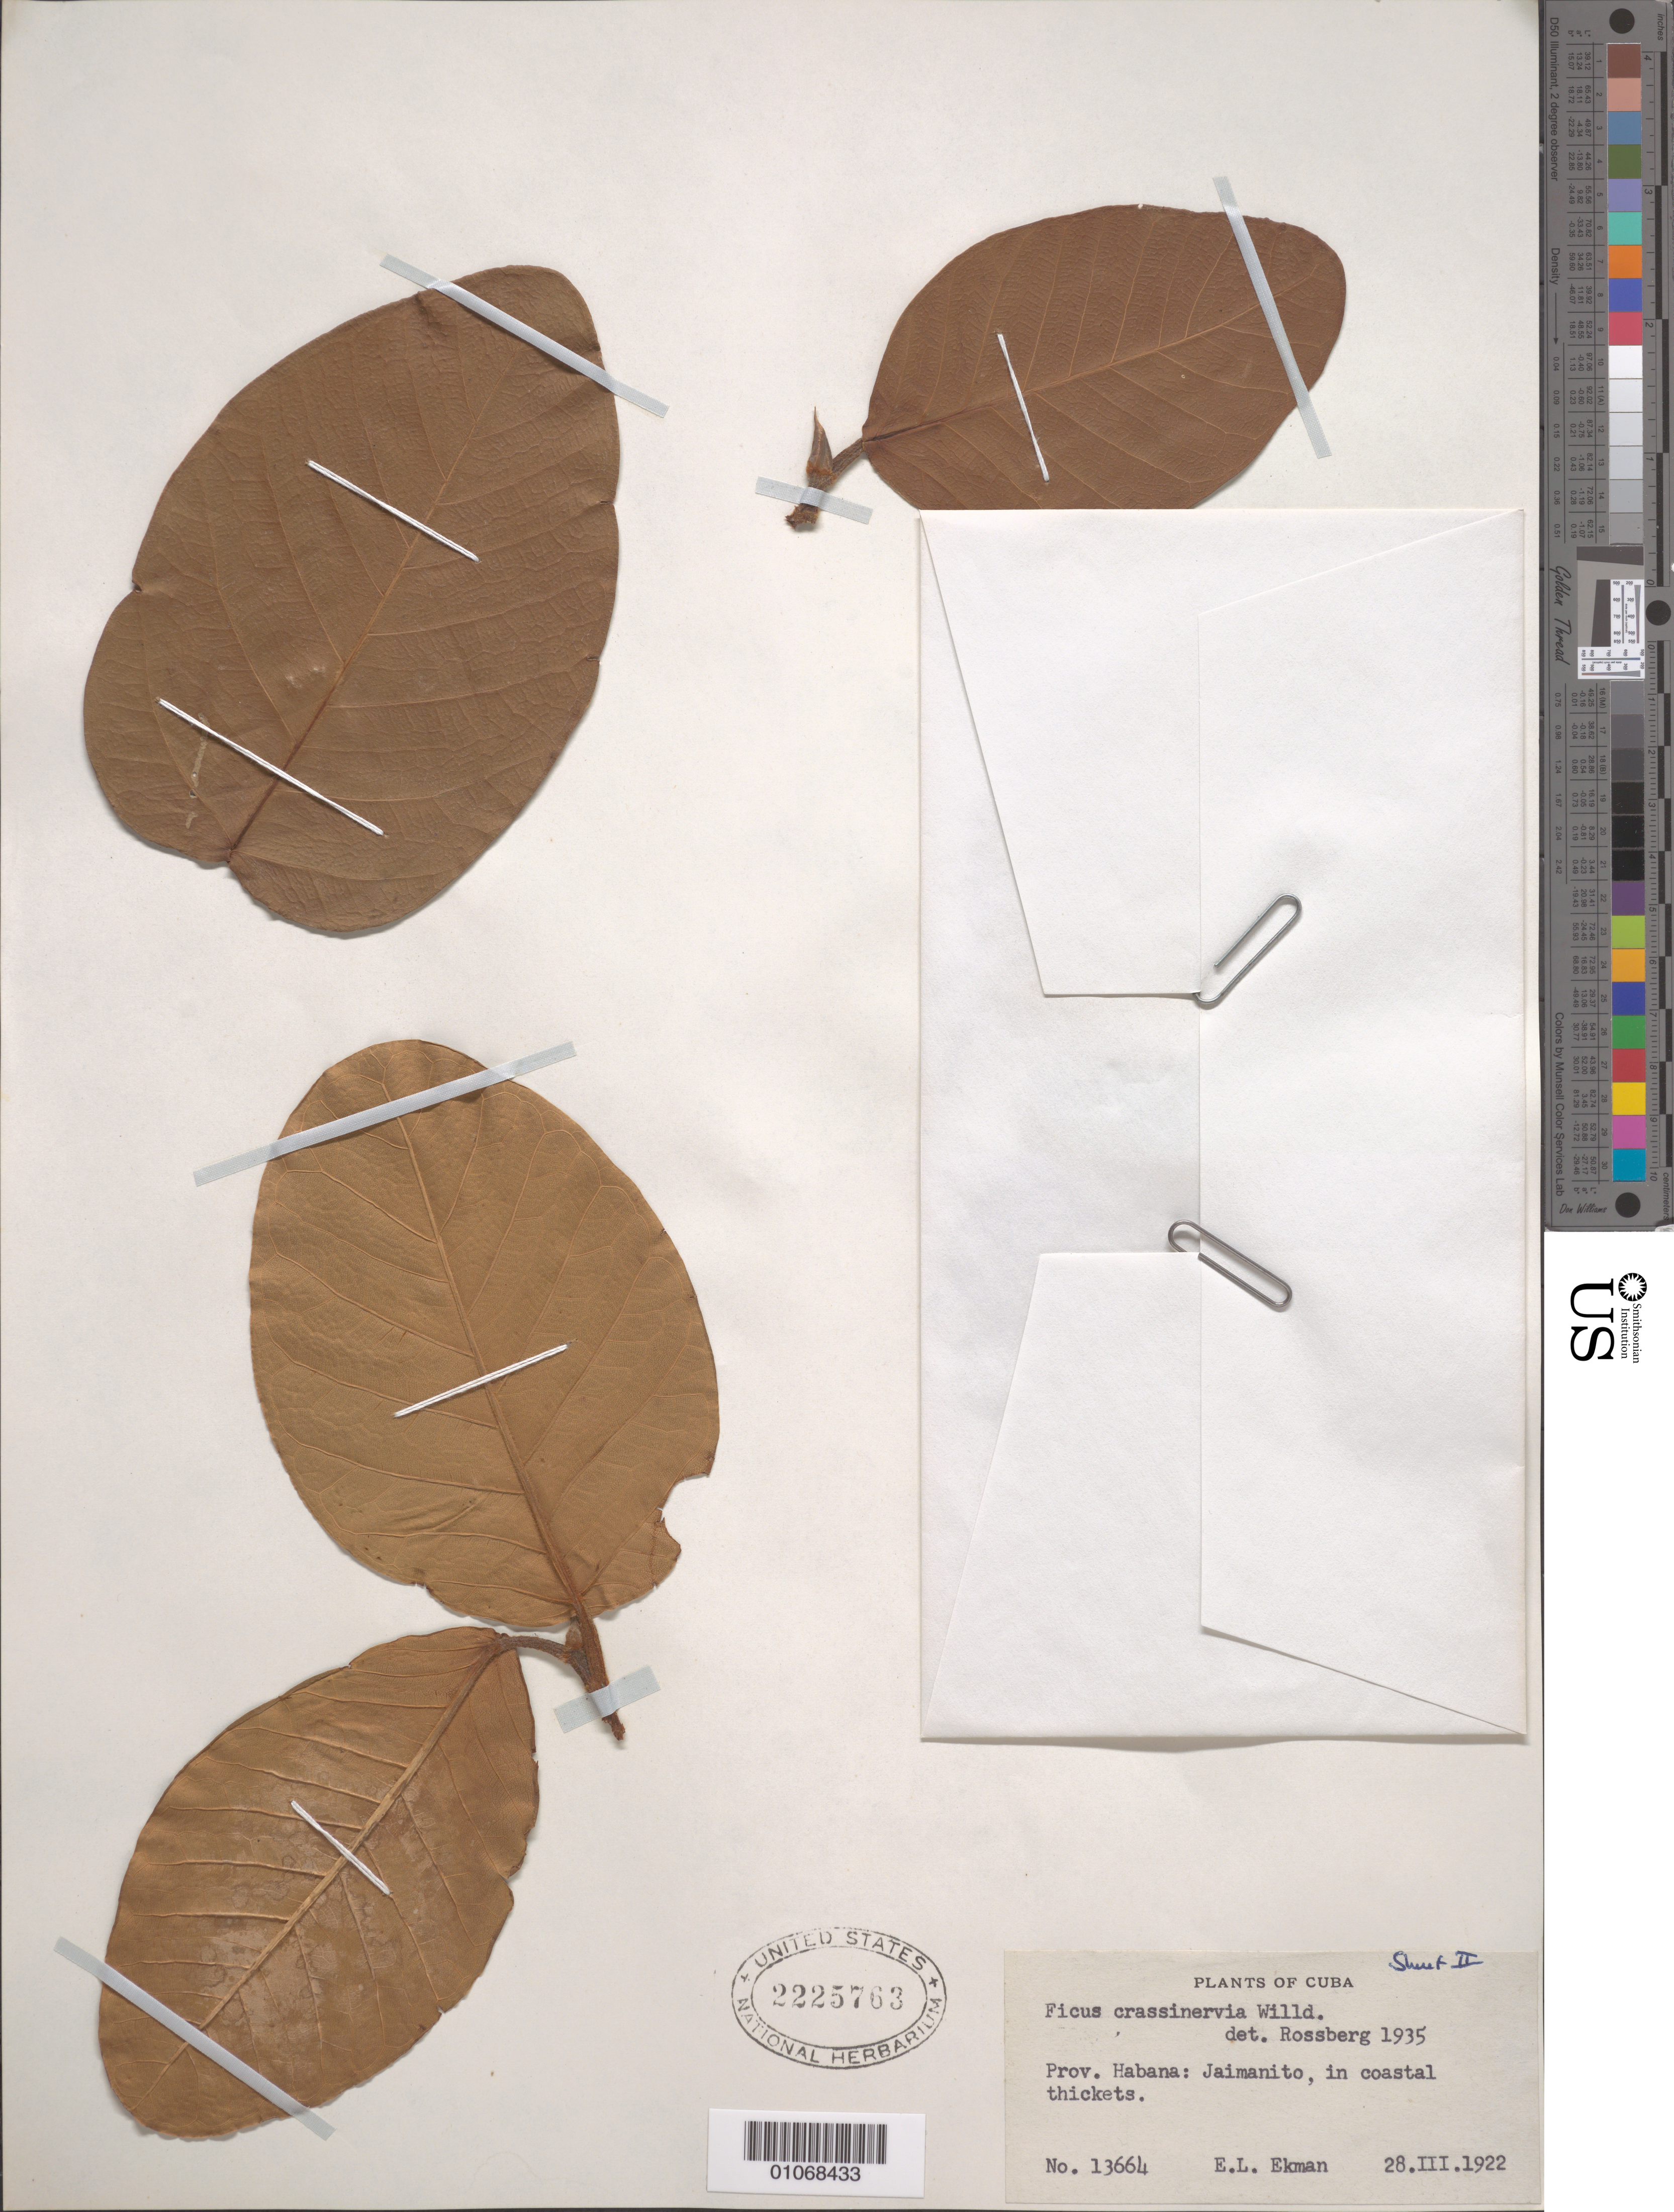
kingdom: Plantae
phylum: Tracheophyta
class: Magnoliopsida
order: Rosales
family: Moraceae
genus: Ficus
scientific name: Ficus trigonata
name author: L.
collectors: E. L. Ekman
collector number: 13664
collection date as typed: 28 Mar 1922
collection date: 1922-03-28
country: Cuba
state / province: La Habana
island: Cuba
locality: Jaimanito, in coastal thickets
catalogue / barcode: US 2225763